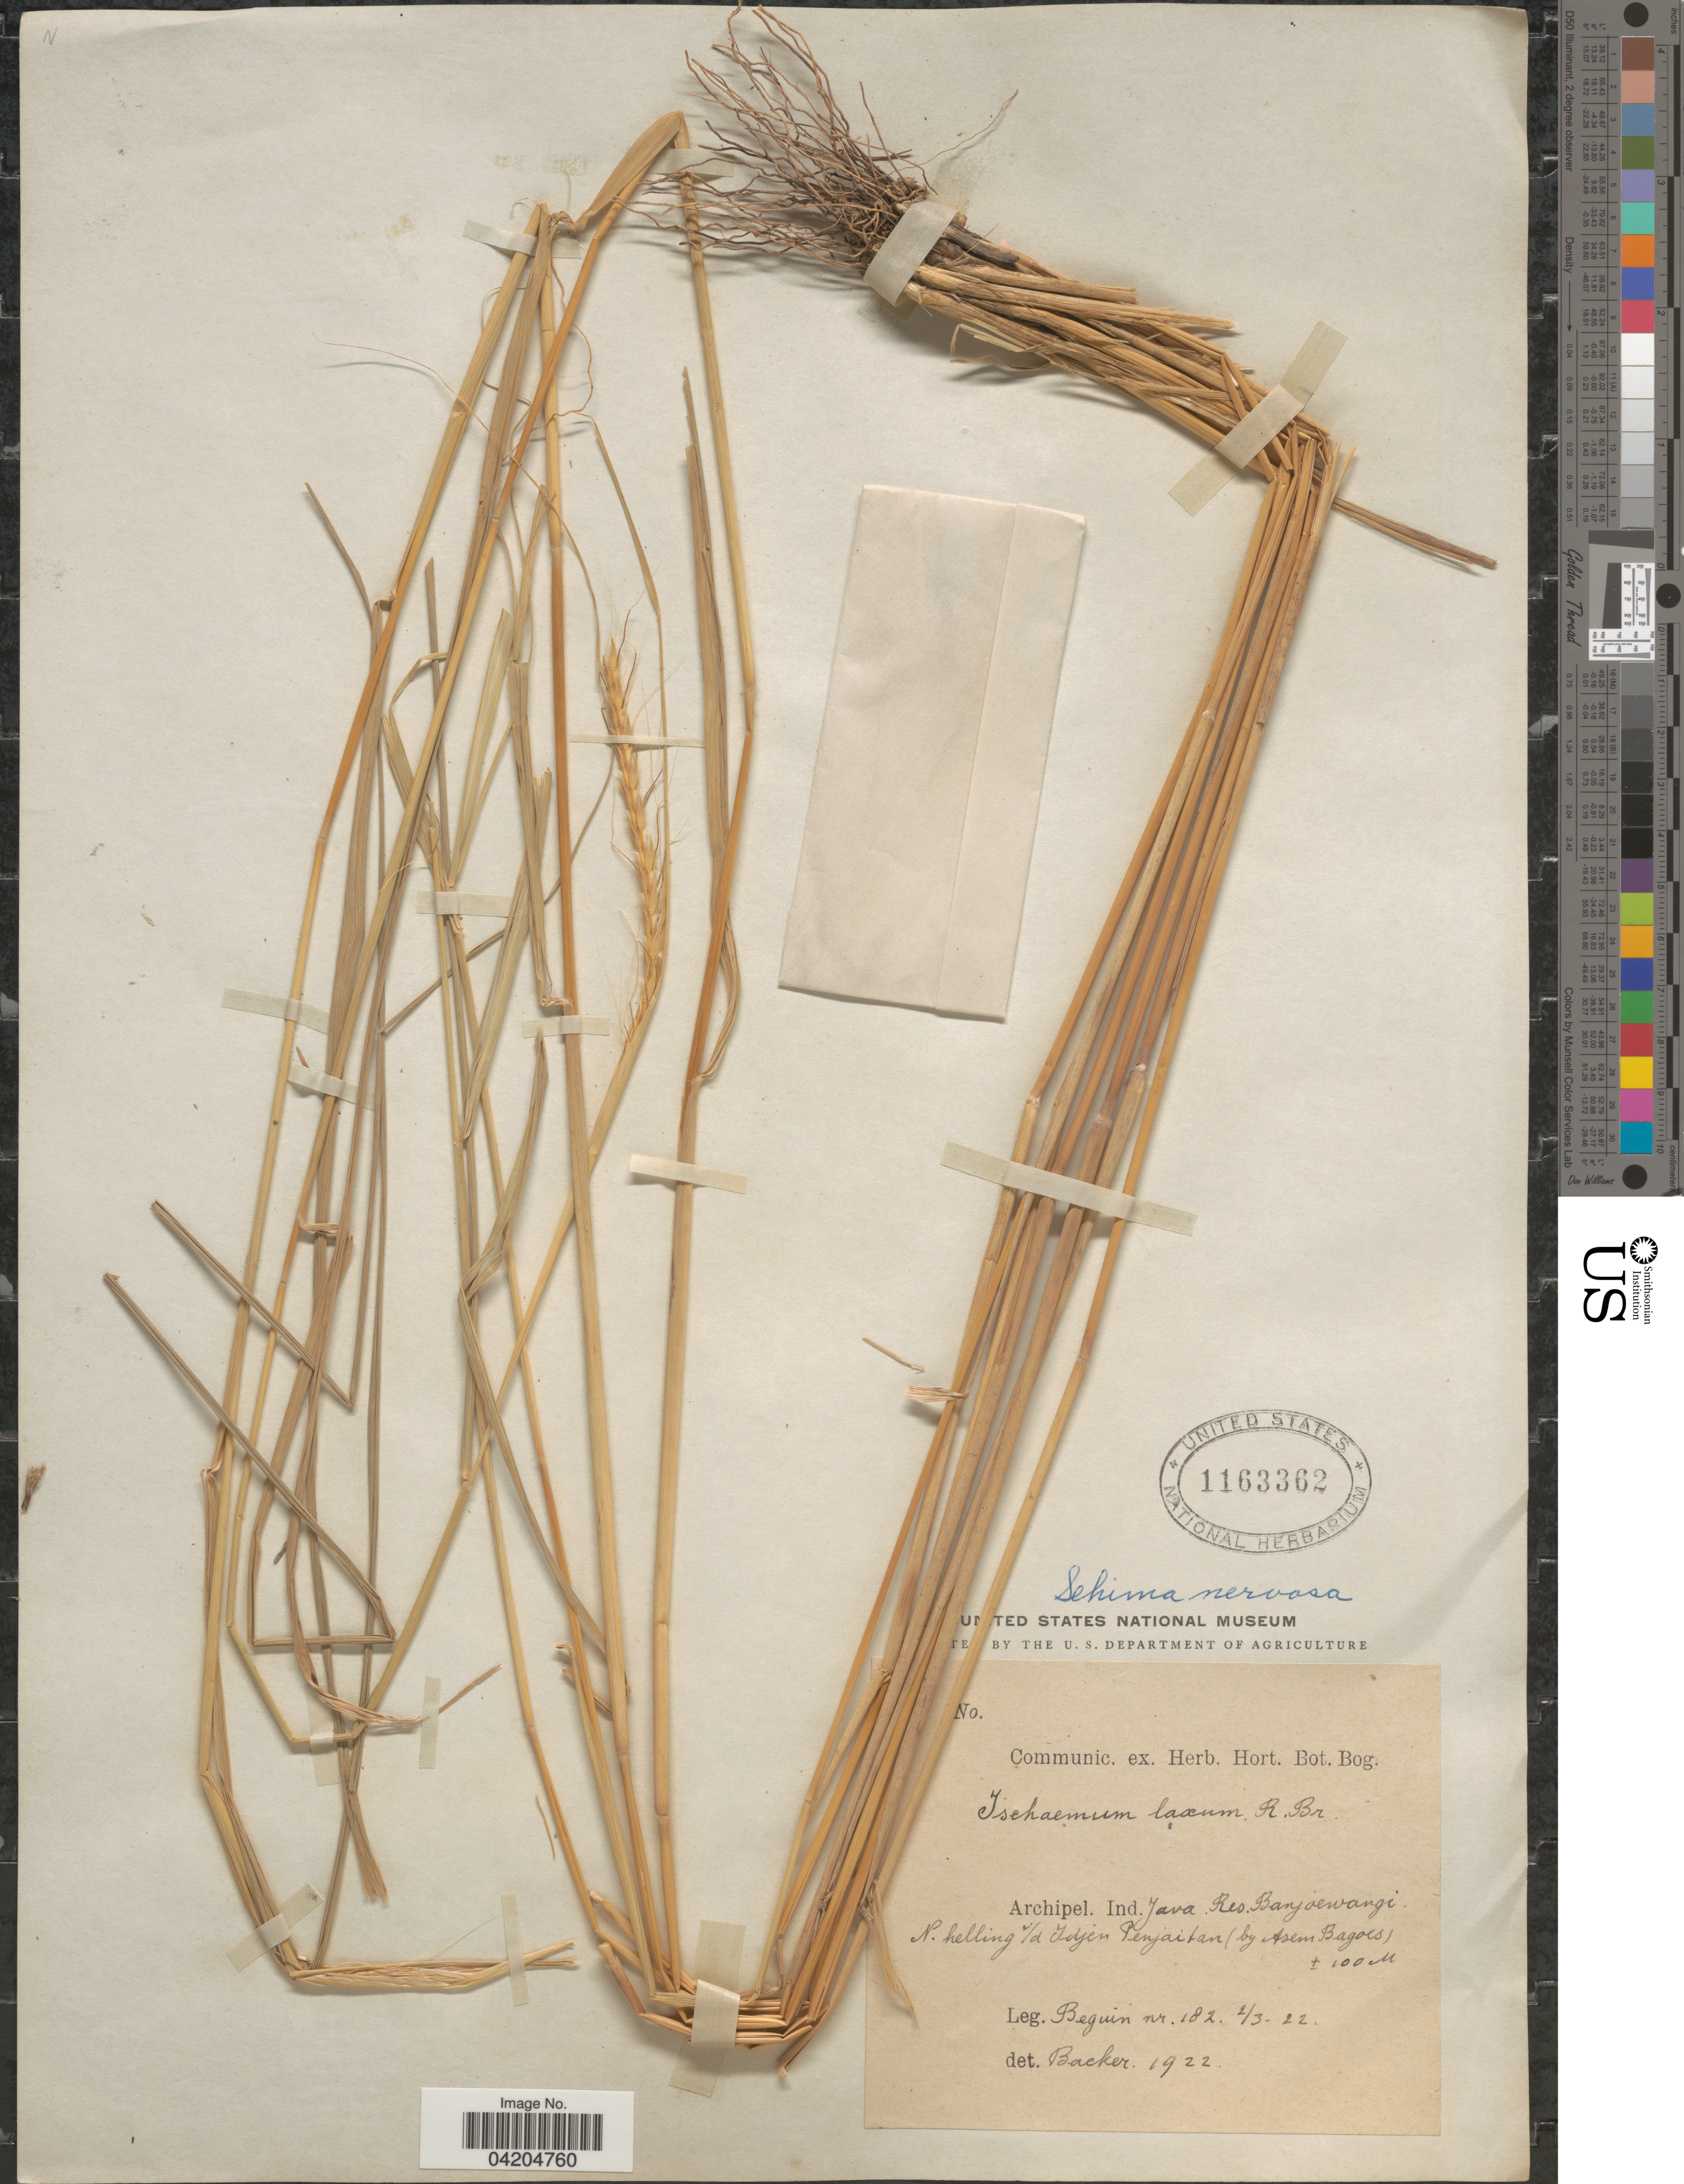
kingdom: Plantae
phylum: Tracheophyta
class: Liliopsida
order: Poales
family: Poaceae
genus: Sehima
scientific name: Sehima nervosa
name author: Stapf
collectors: Beguin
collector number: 182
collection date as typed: Transcribed d/m/y: 2/3/22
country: Indonesia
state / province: Java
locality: Archipel. Ind. Res. Banjoewangi. N. helling s [interpreted]/d Idjen Penjaitan (by Asem Bagoes).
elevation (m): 100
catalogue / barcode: US 1163362